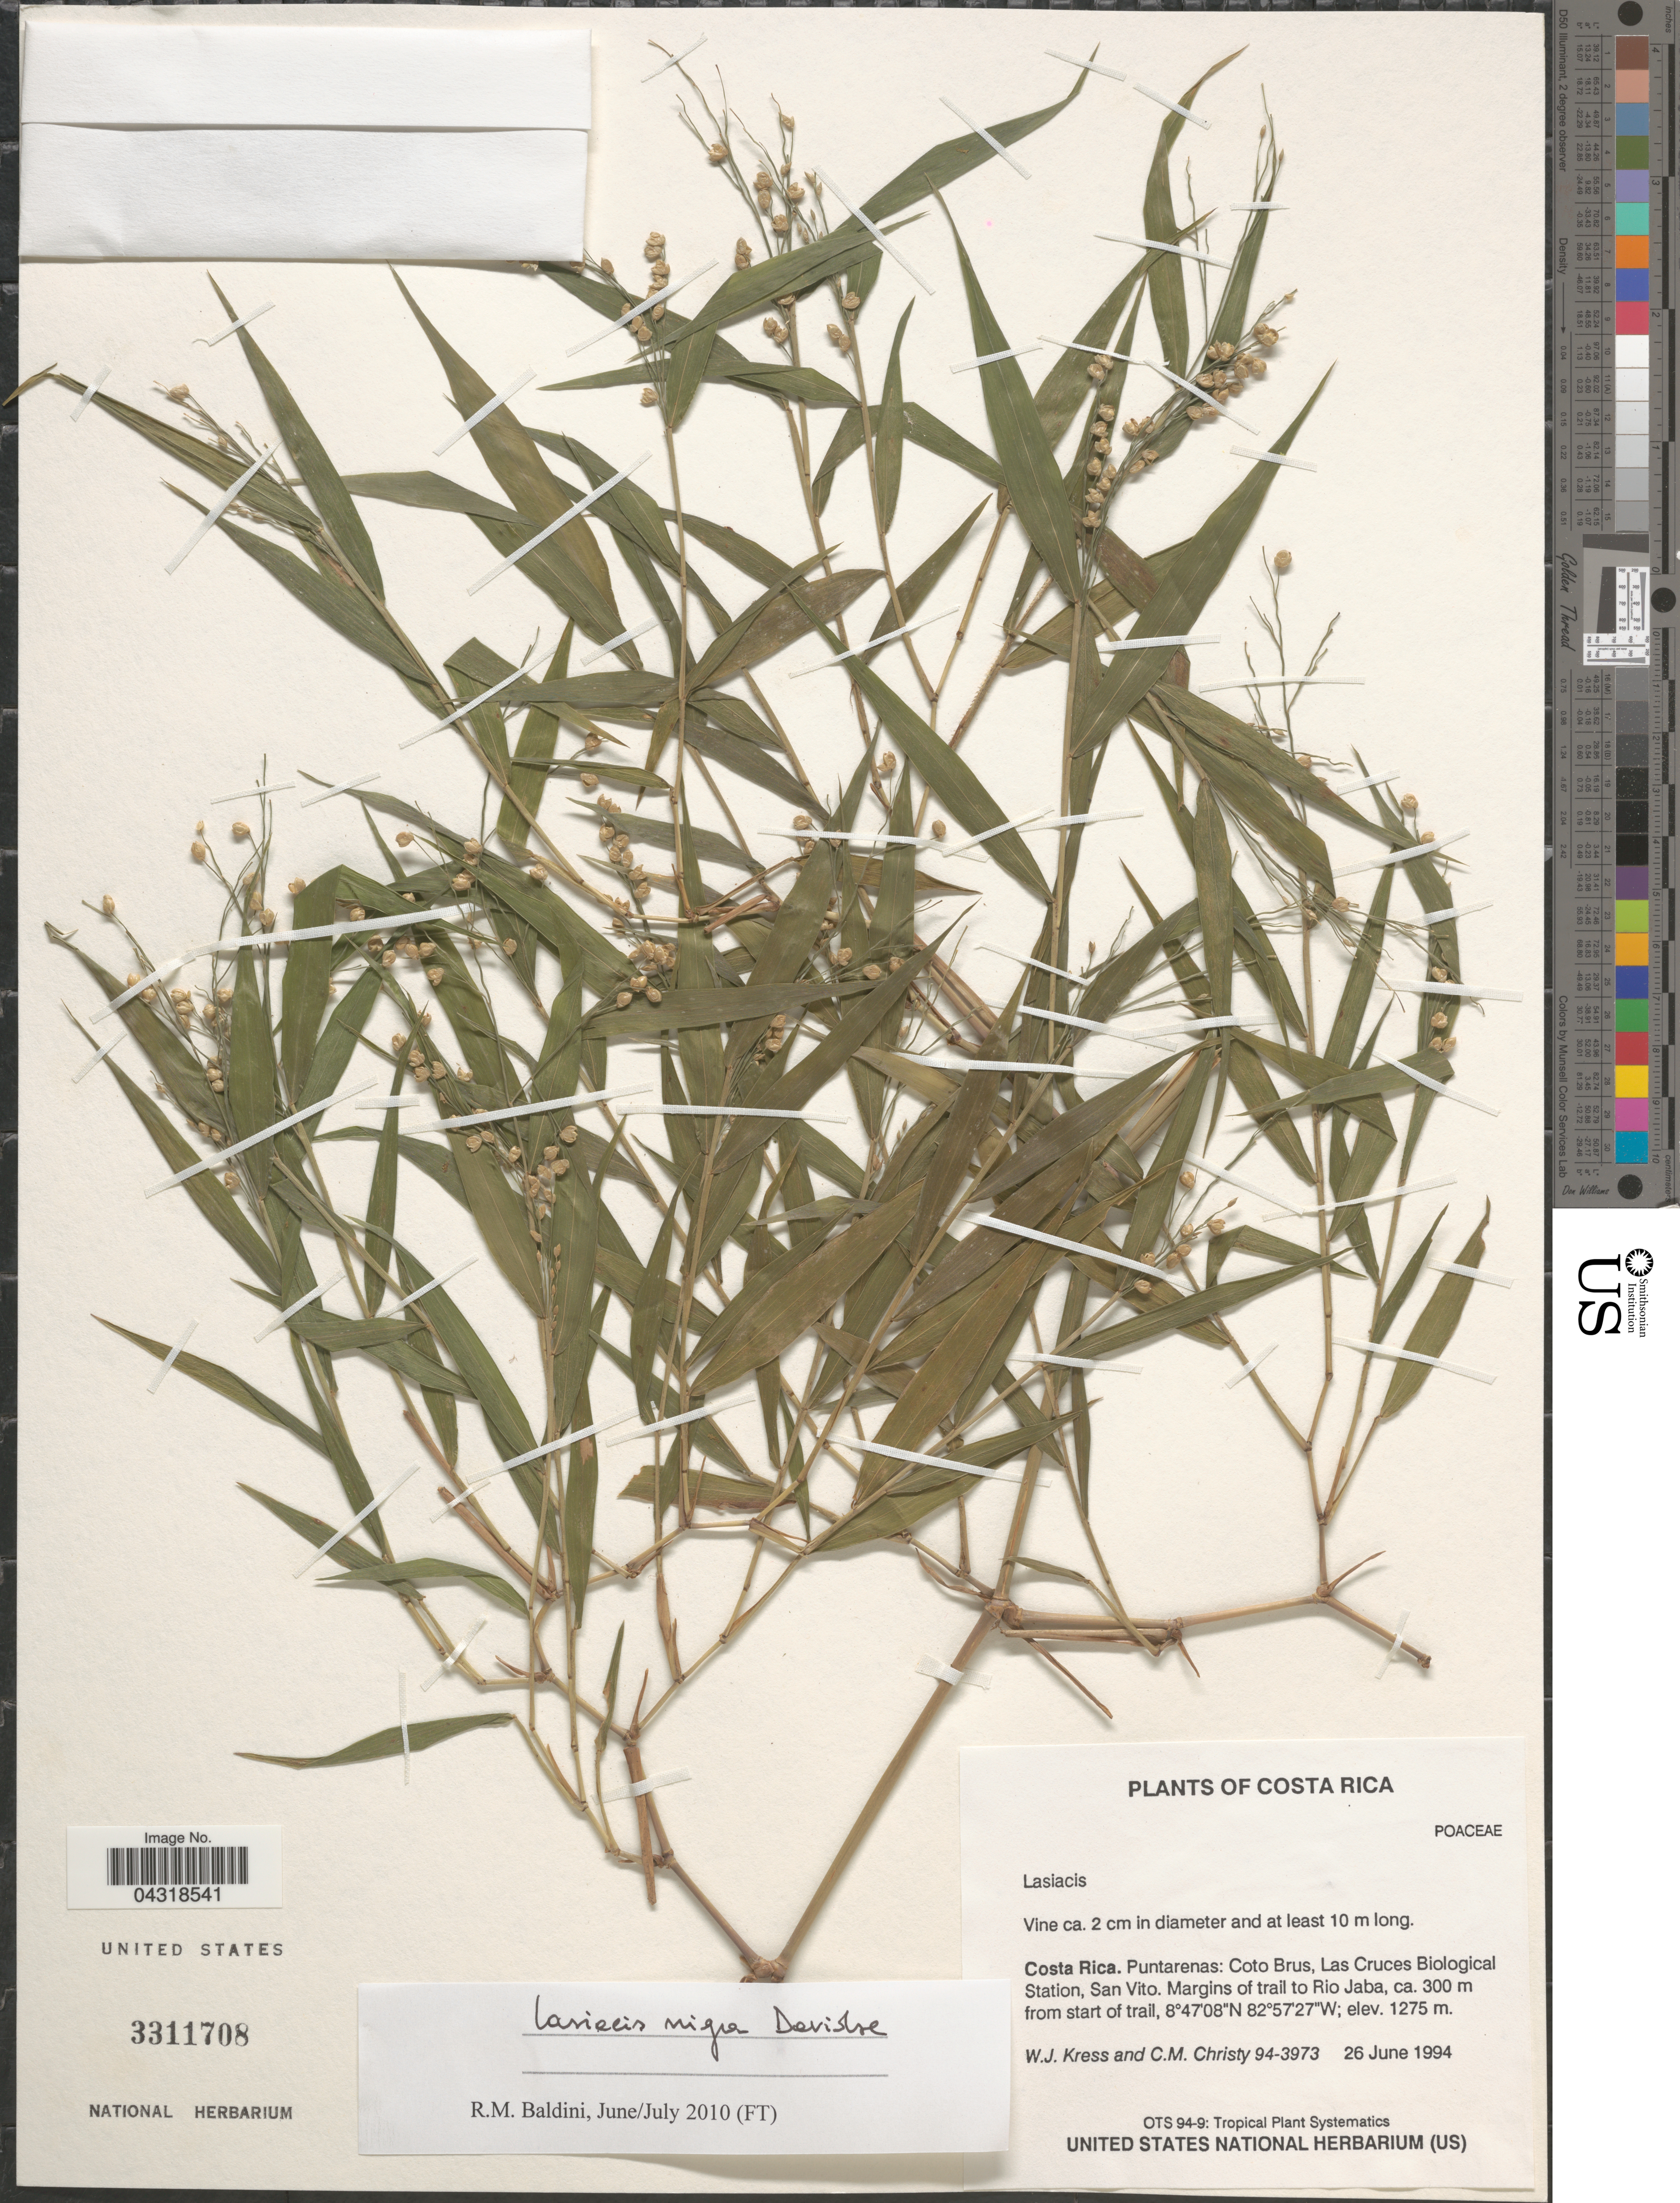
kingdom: Plantae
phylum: Tracheophyta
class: Liliopsida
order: Poales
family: Poaceae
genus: Lasiacis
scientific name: Lasiacis nigra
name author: Davidse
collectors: W. J. Kress & C. M. Christy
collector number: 94-3973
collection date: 1994-06-26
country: Costa Rica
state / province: Puntarenas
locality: Coto Brus, Las Cruces Biological Station, San Vito. Margins of trail to Rio Jaba, ca. 300 m from start to trail.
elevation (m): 1275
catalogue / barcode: US 3311708